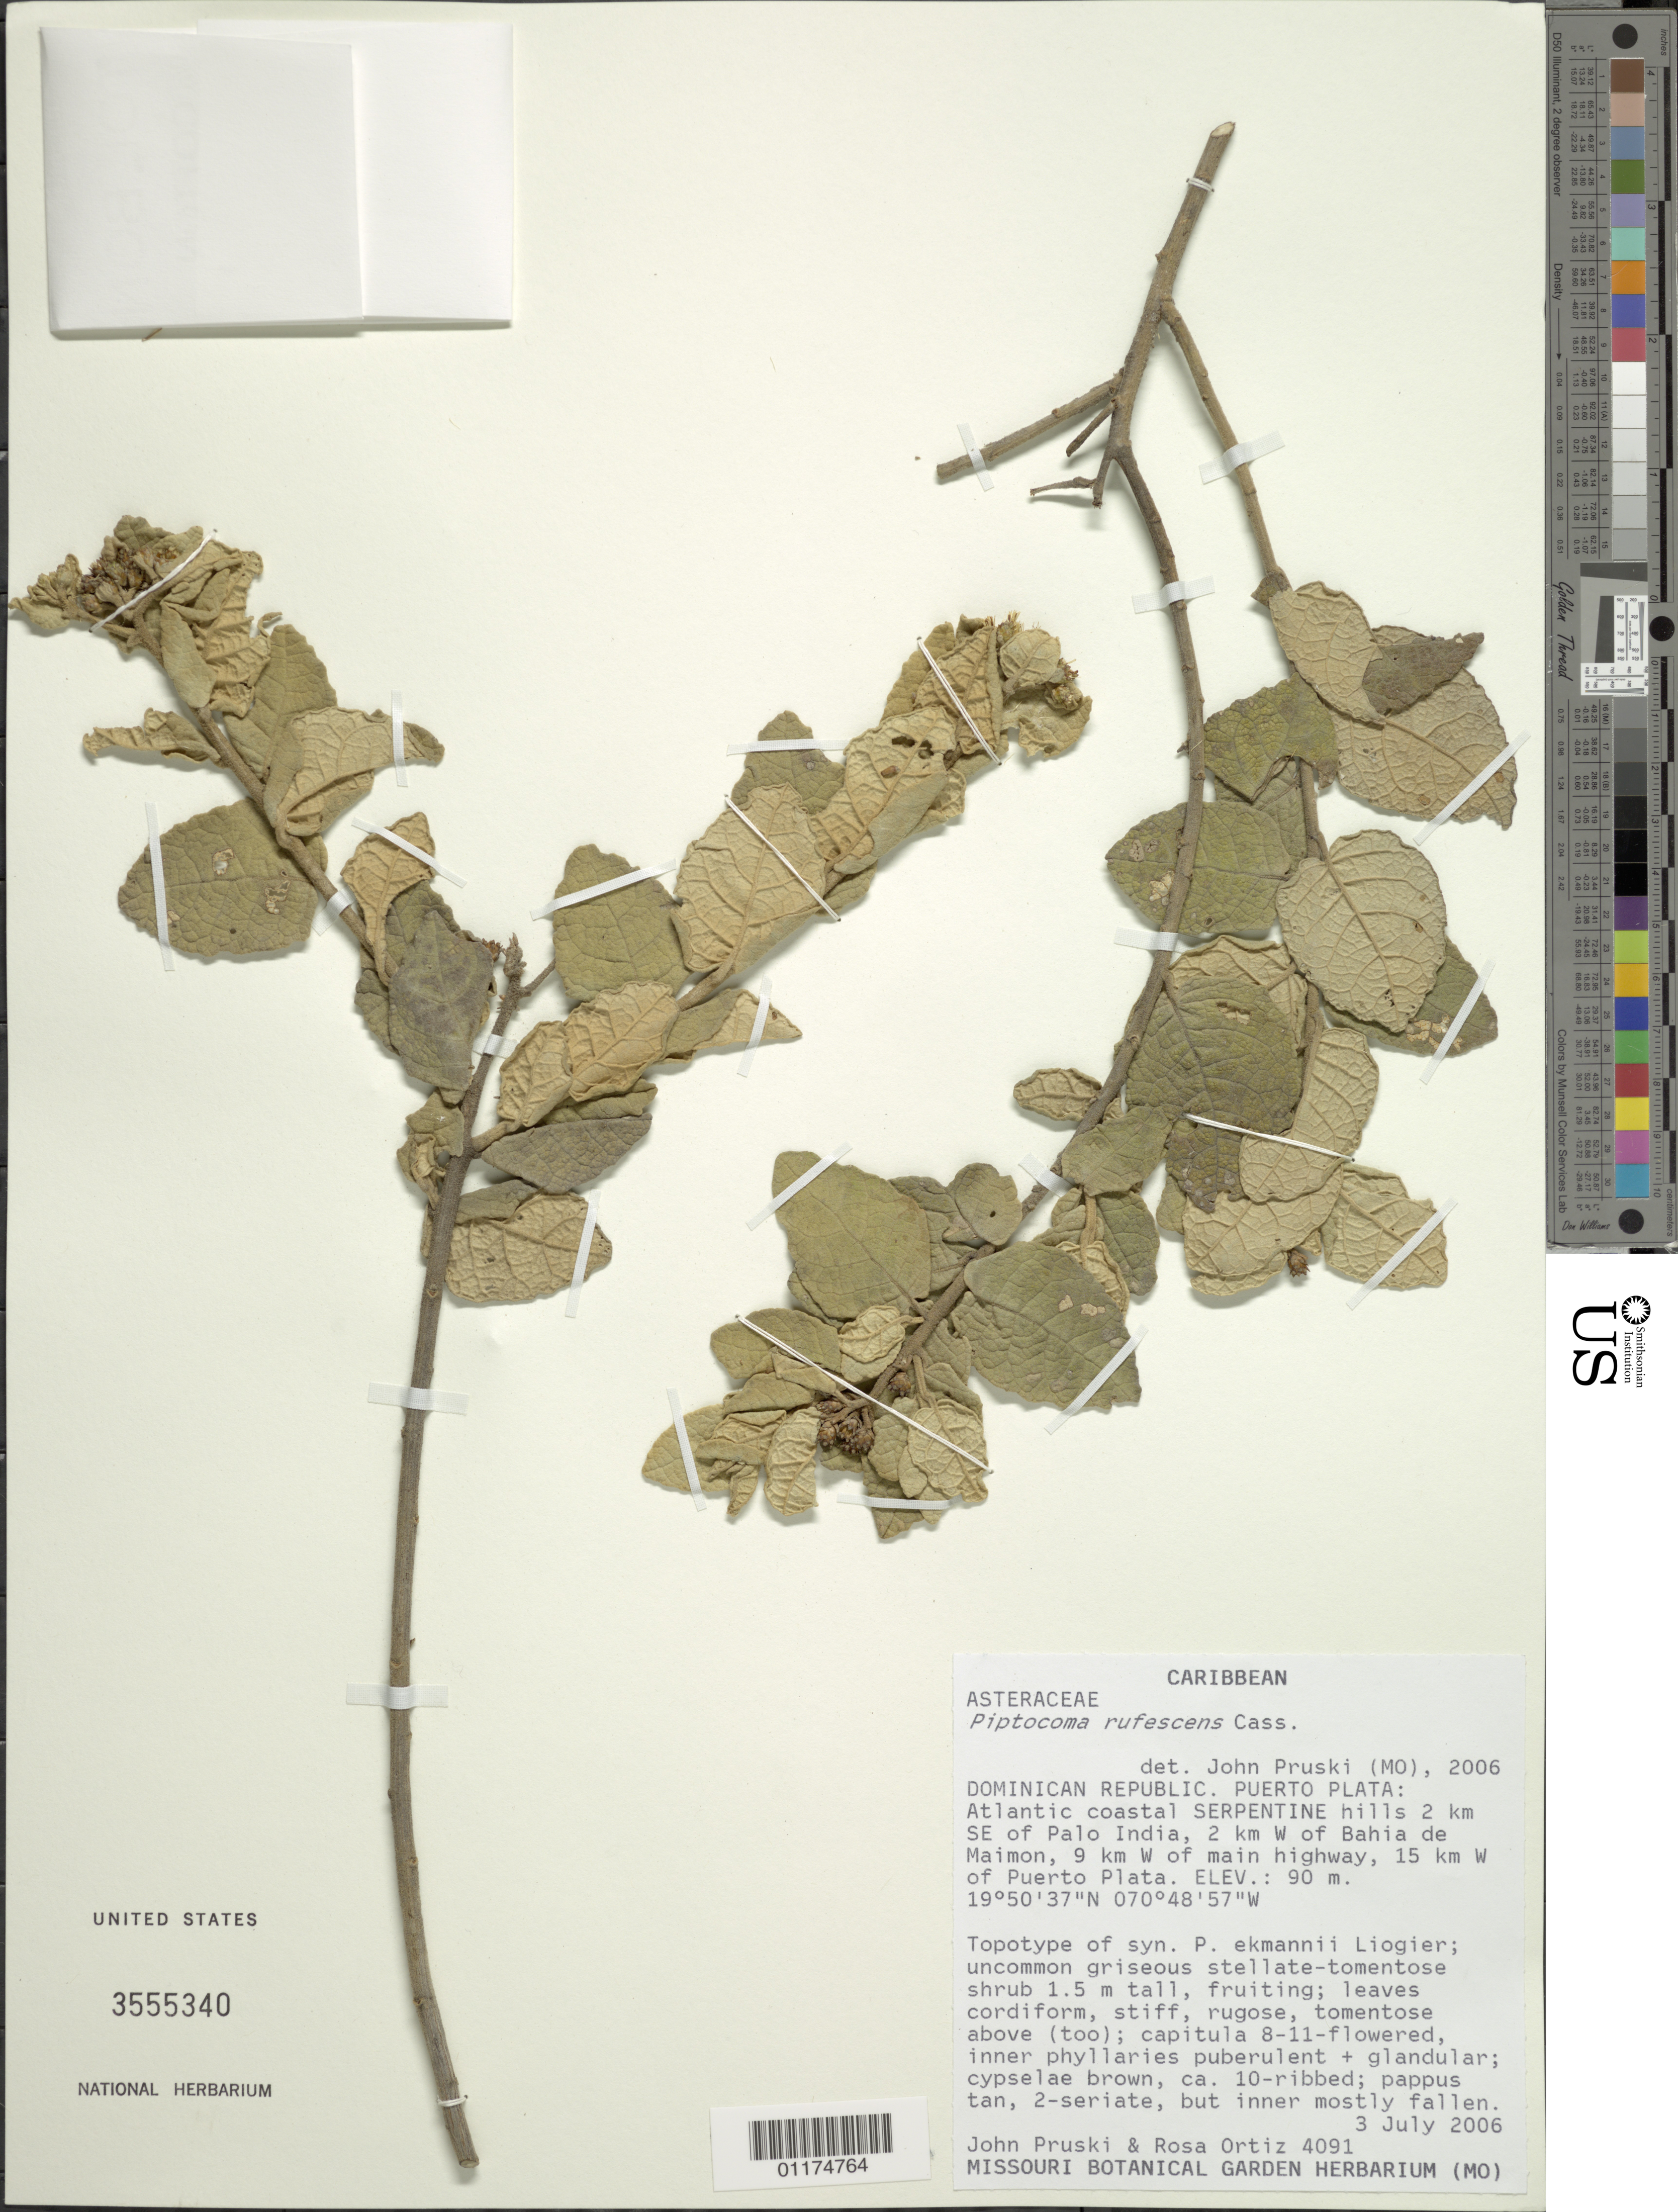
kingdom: Plantae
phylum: Tracheophyta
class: Magnoliopsida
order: Asterales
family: Asteraceae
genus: Piptocoma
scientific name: Piptocoma rufescens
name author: Cass.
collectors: J. F. Pruski & R. Ortíz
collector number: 4091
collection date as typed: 03 Jun 2006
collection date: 2006-06-03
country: Dominican Republic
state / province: Puerto Plata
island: Hispaniola I.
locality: Atlanitc coastal Serpentine hills 2 km SE of Palo India. 2 km W of bahia de Puerto Plata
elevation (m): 900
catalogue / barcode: US 3555340